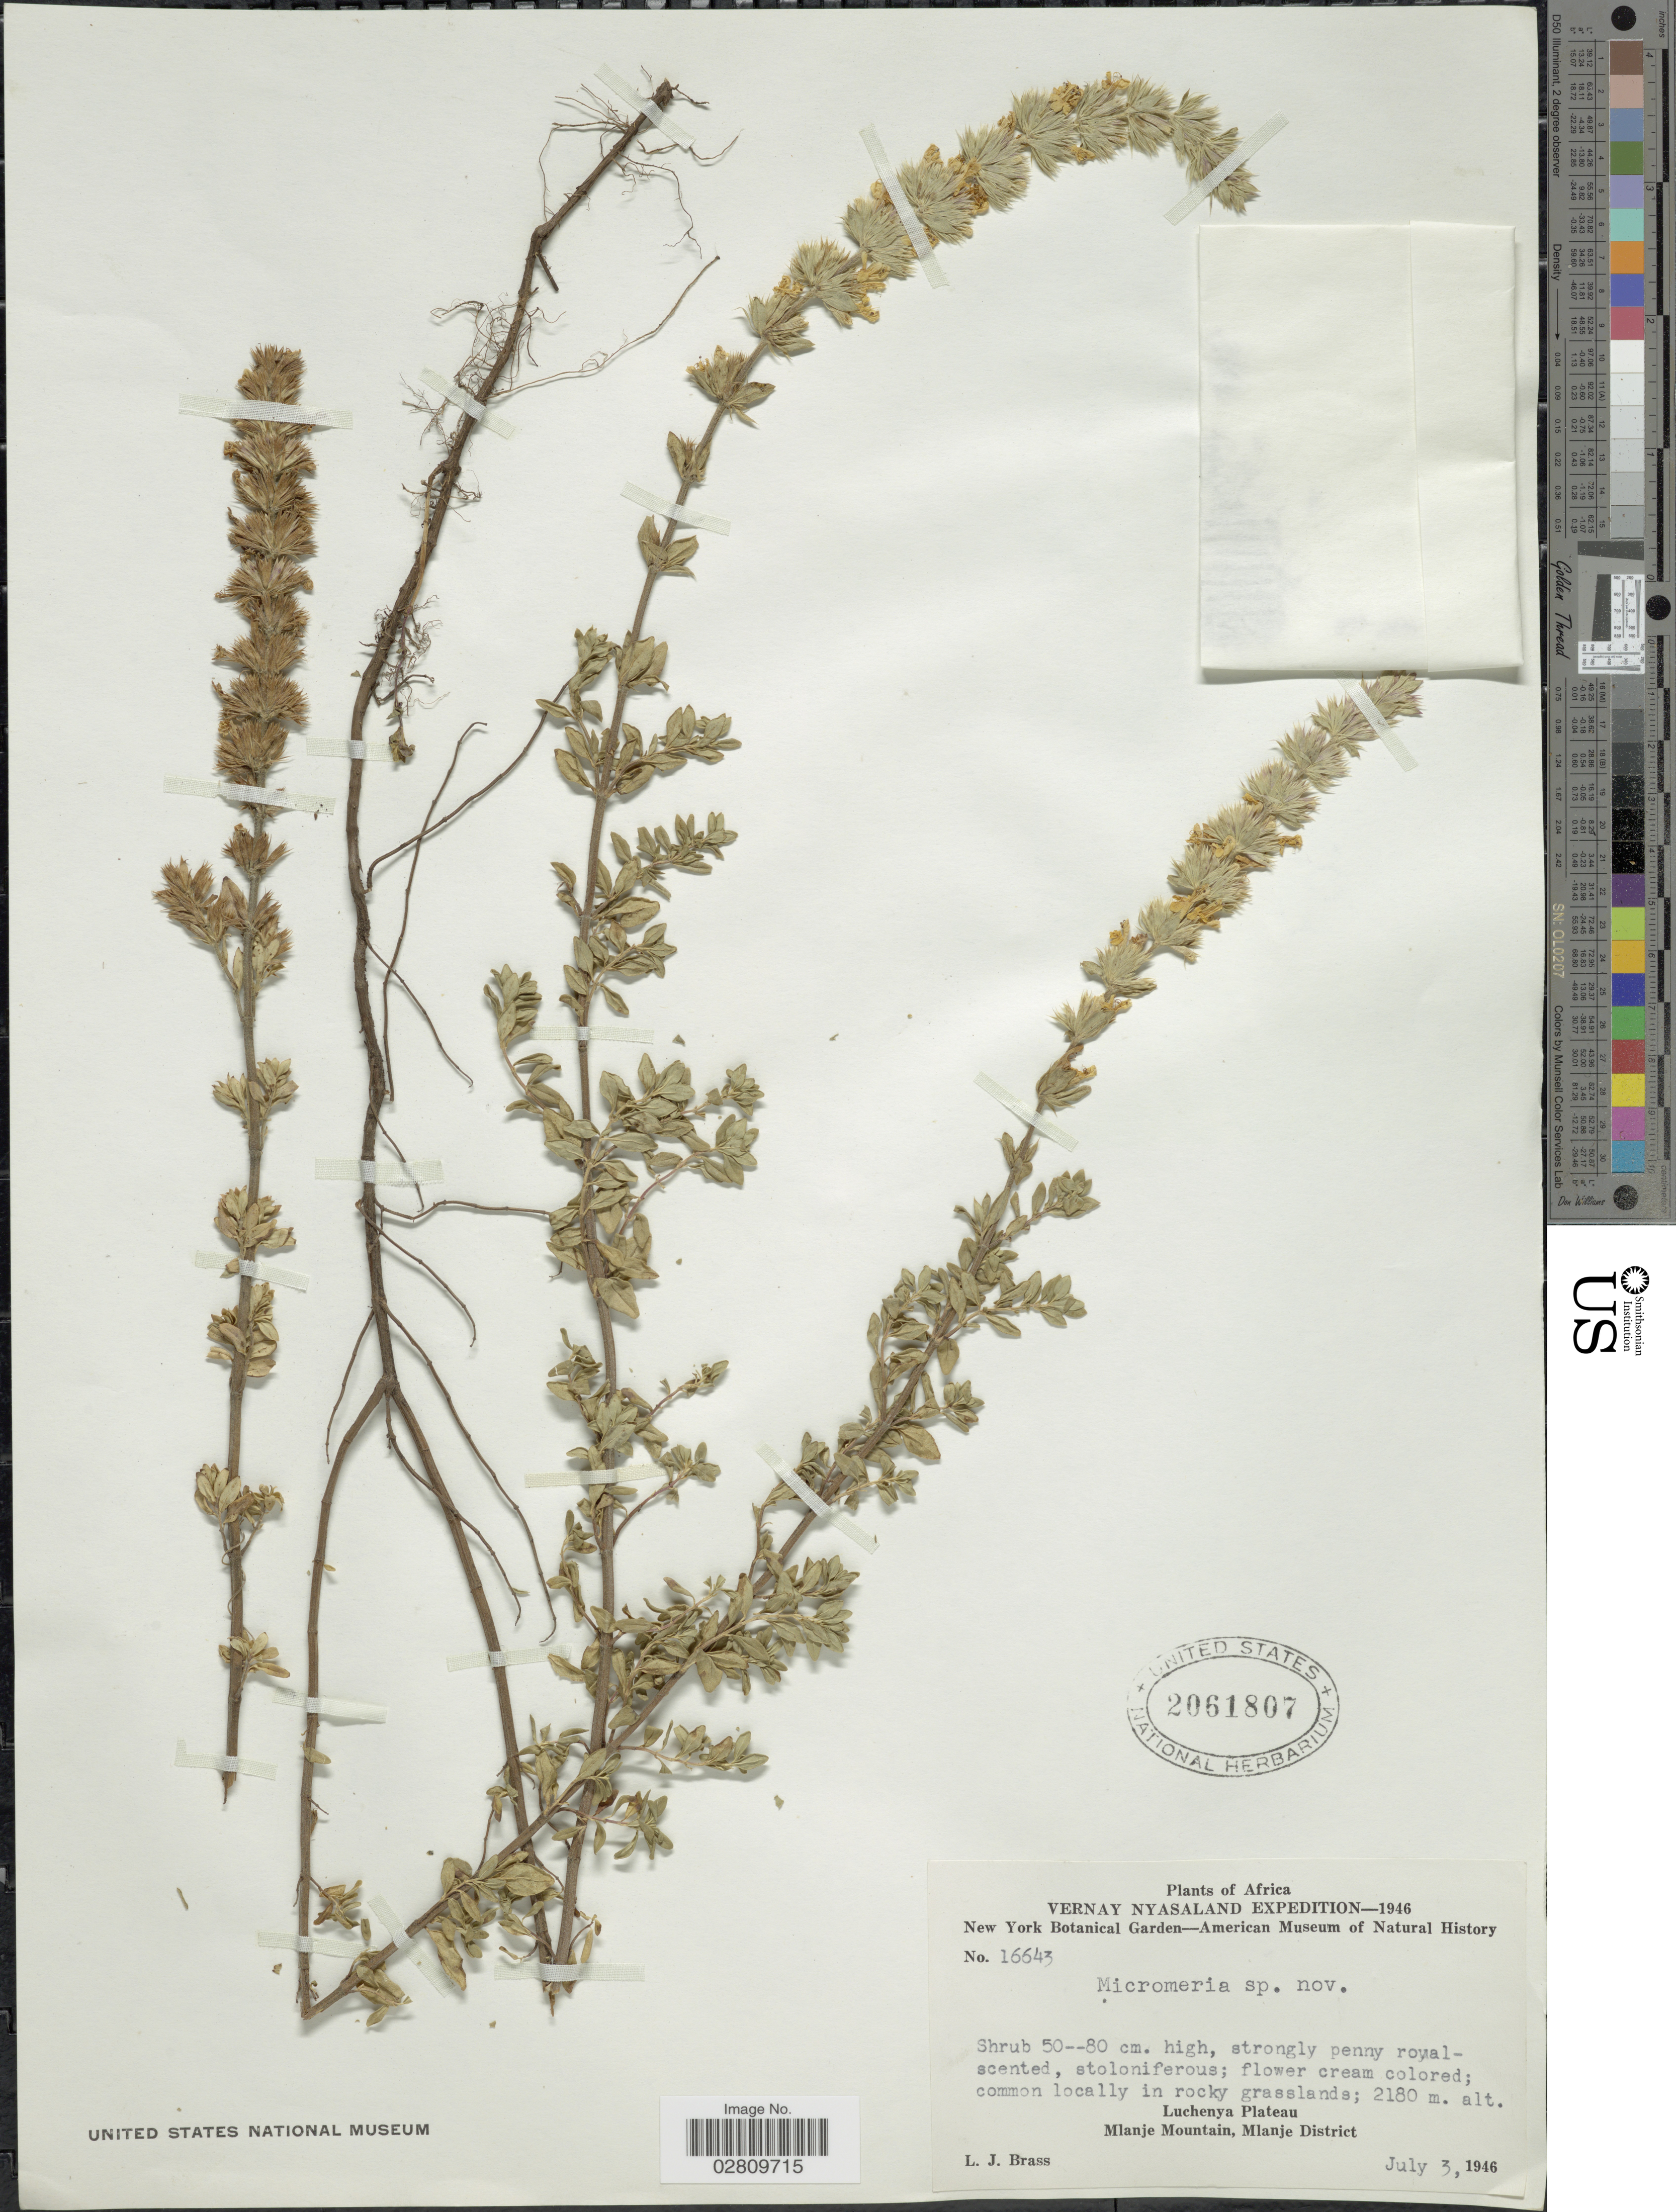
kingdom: Plantae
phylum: Tracheophyta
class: Magnoliopsida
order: Lamiales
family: Lamiaceae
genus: Micromeria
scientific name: Micromeria sp.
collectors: L. J. Brass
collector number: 16643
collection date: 1946-07-03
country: Malawi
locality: Vernay Nyasaland. Luchenya Plateau. Mlanje Mountain, Mlanje District.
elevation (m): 2180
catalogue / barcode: US 2061807